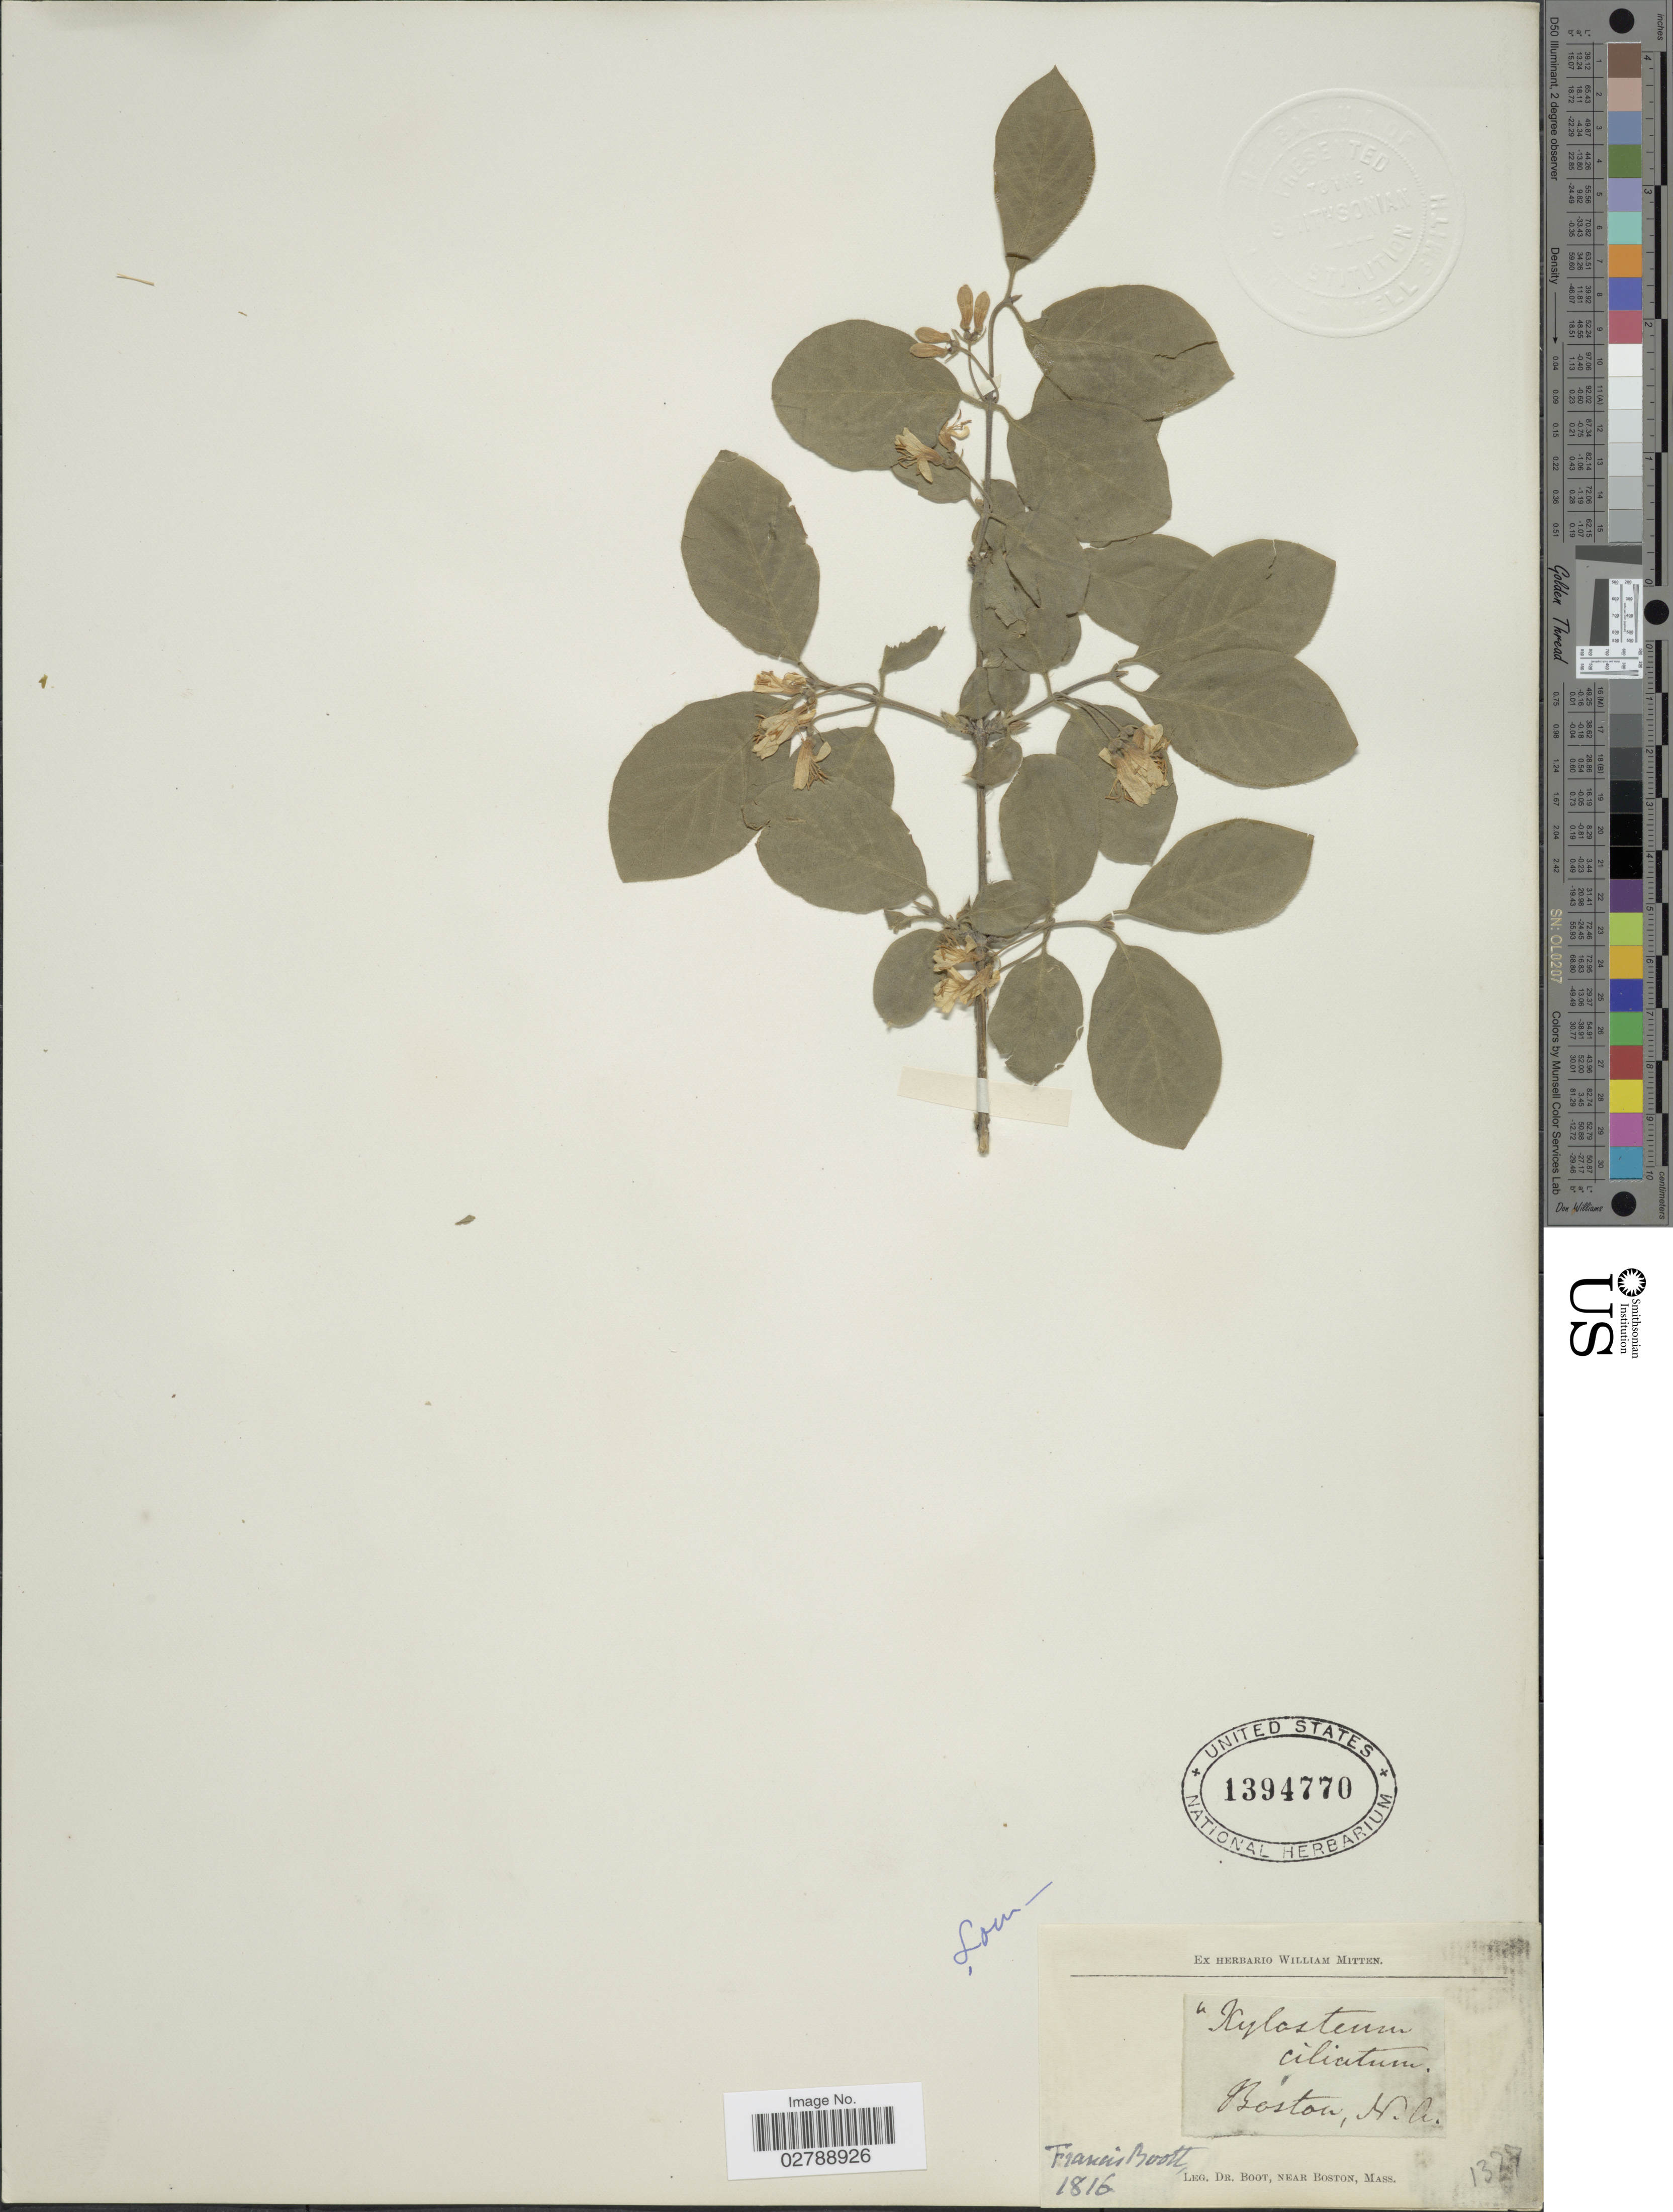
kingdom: Plantae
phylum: Tracheophyta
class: Magnoliopsida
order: Dipsacales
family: Caprifoliaceae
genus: Lonicera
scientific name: Lonicera canadensis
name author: Bartram & W. Bartram ex Marshall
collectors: F. M. B. Boott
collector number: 1327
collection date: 1816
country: United States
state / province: Massachusetts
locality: Near Boston. Boston, M.A.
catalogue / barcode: US 1394770